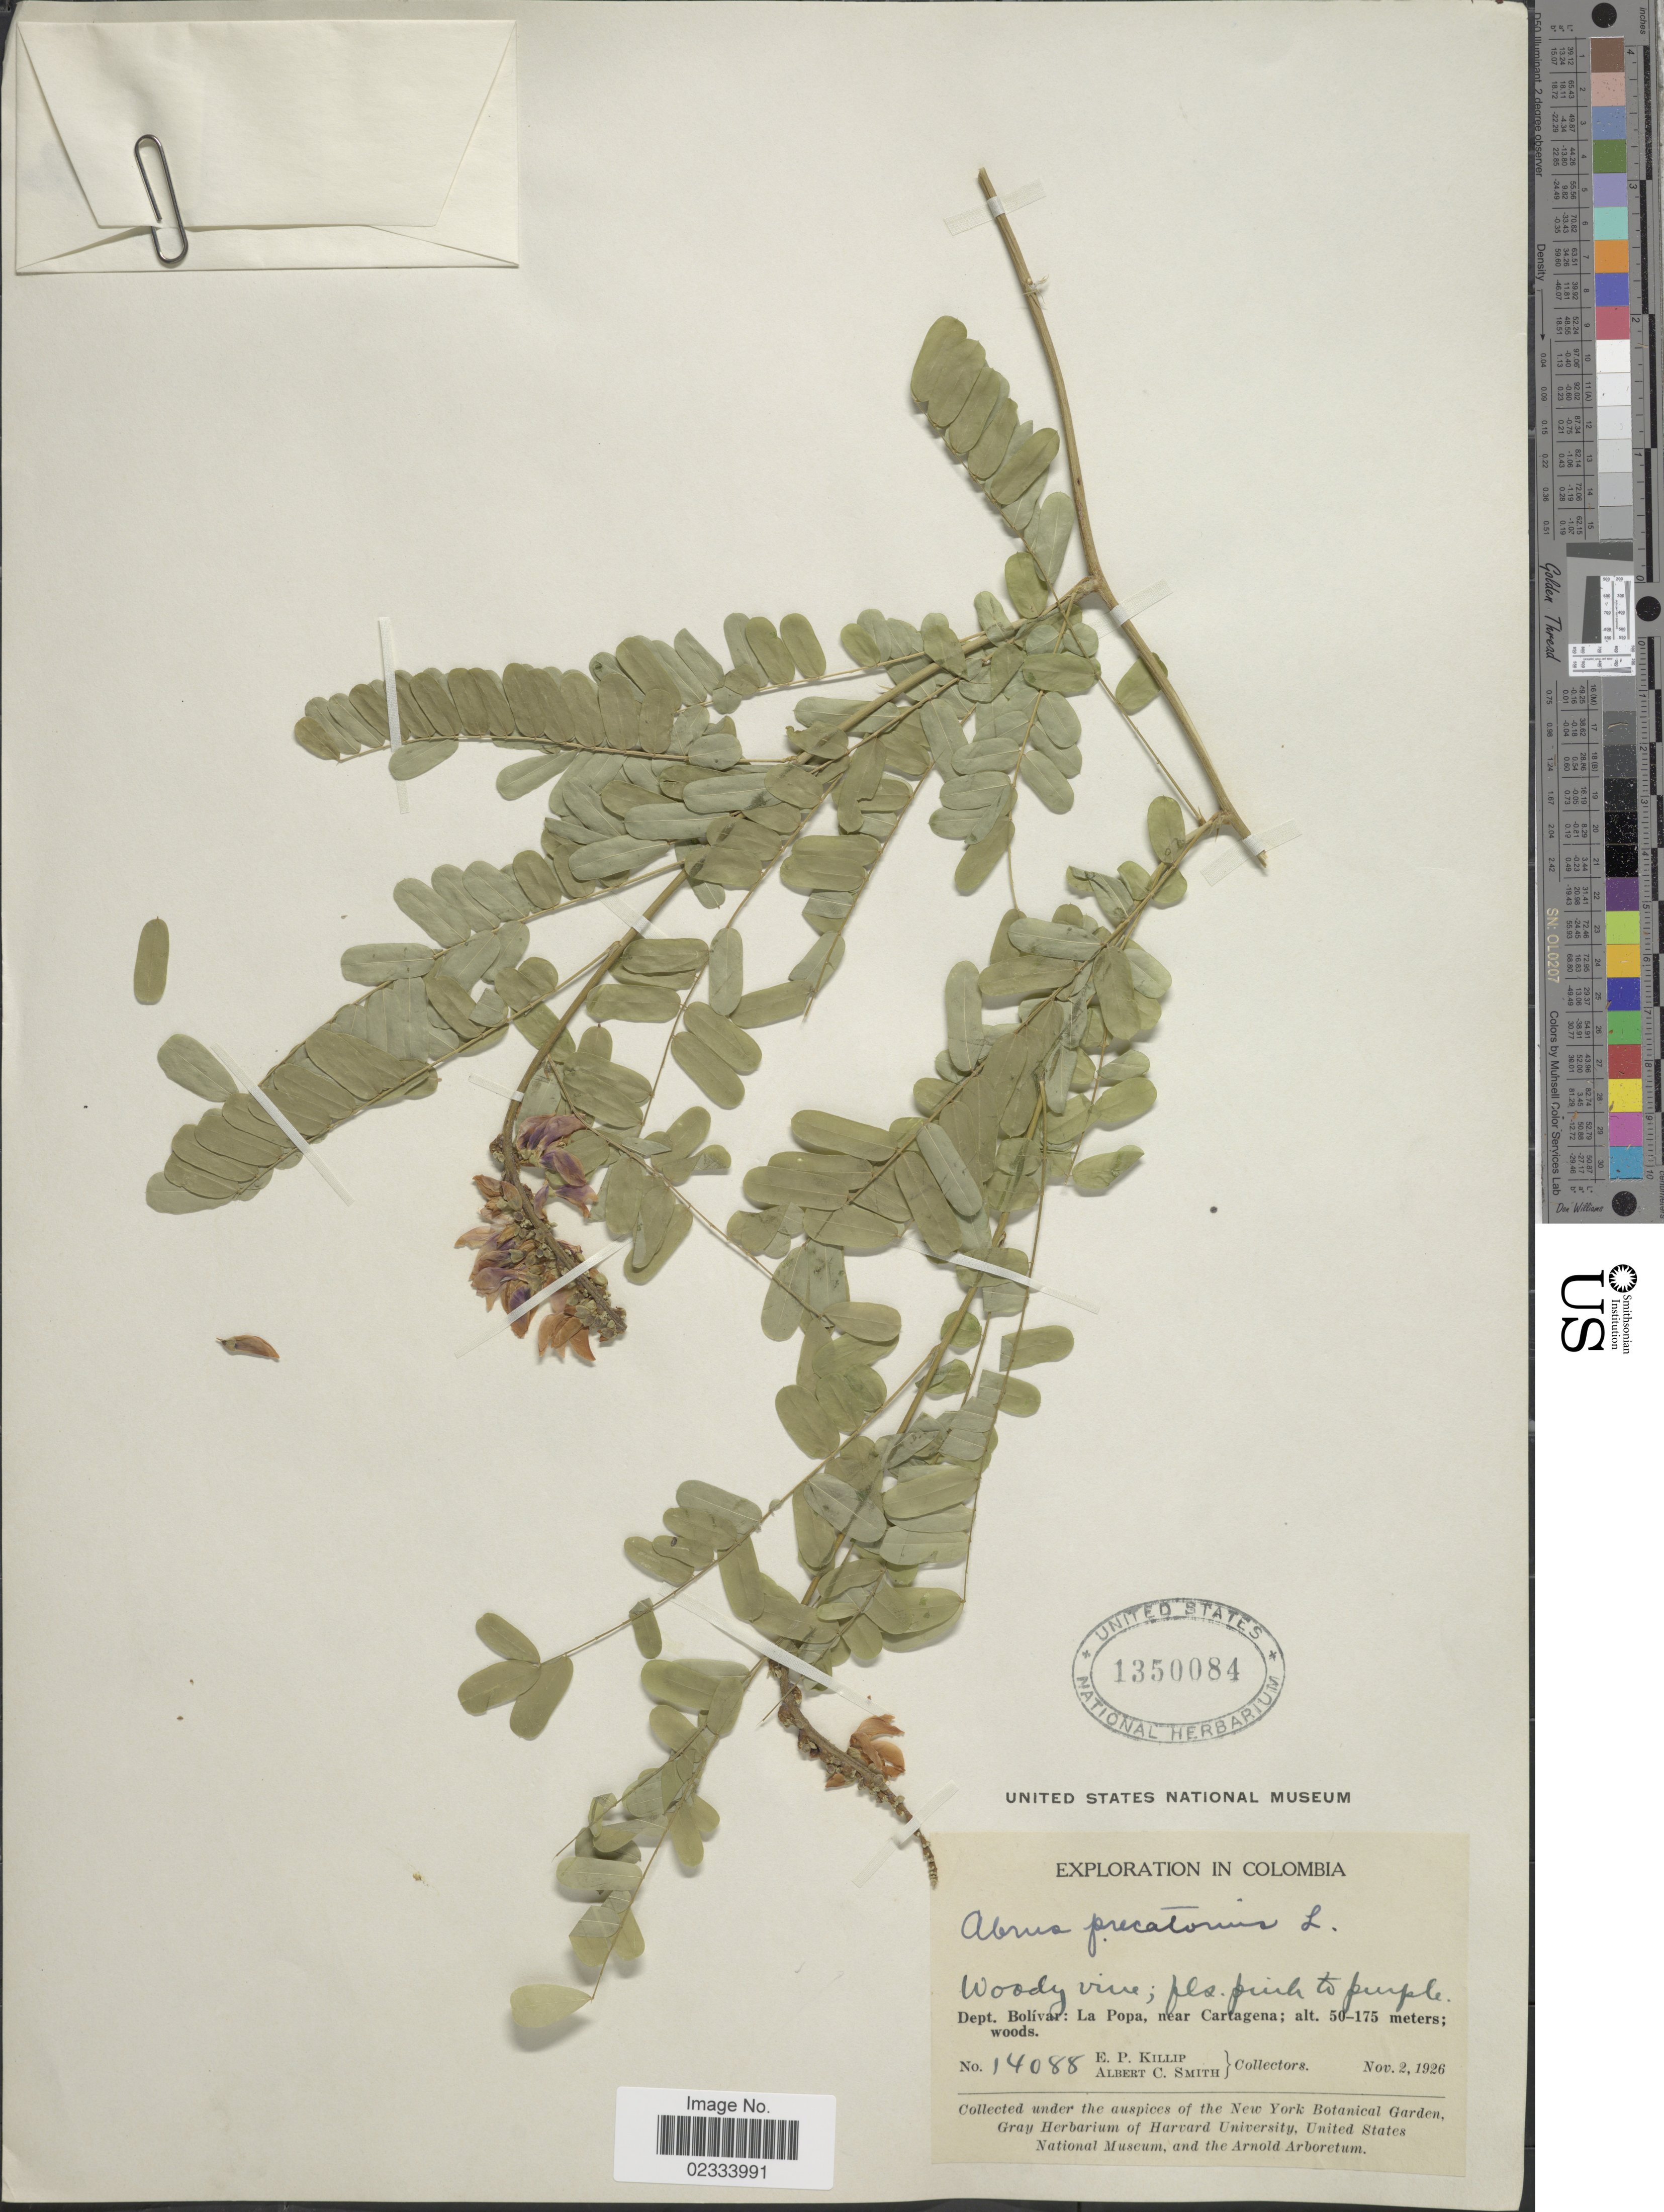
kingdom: Plantae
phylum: Tracheophyta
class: Magnoliopsida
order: Fabales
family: Fabaceae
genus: Abrus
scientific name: Abrus precatorius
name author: L.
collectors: E. P. Killip & A. C. Smith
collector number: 14088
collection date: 1926-11-02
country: Colombia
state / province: Bolívar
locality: La Popa, near Cartagena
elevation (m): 50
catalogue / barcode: US 1350084